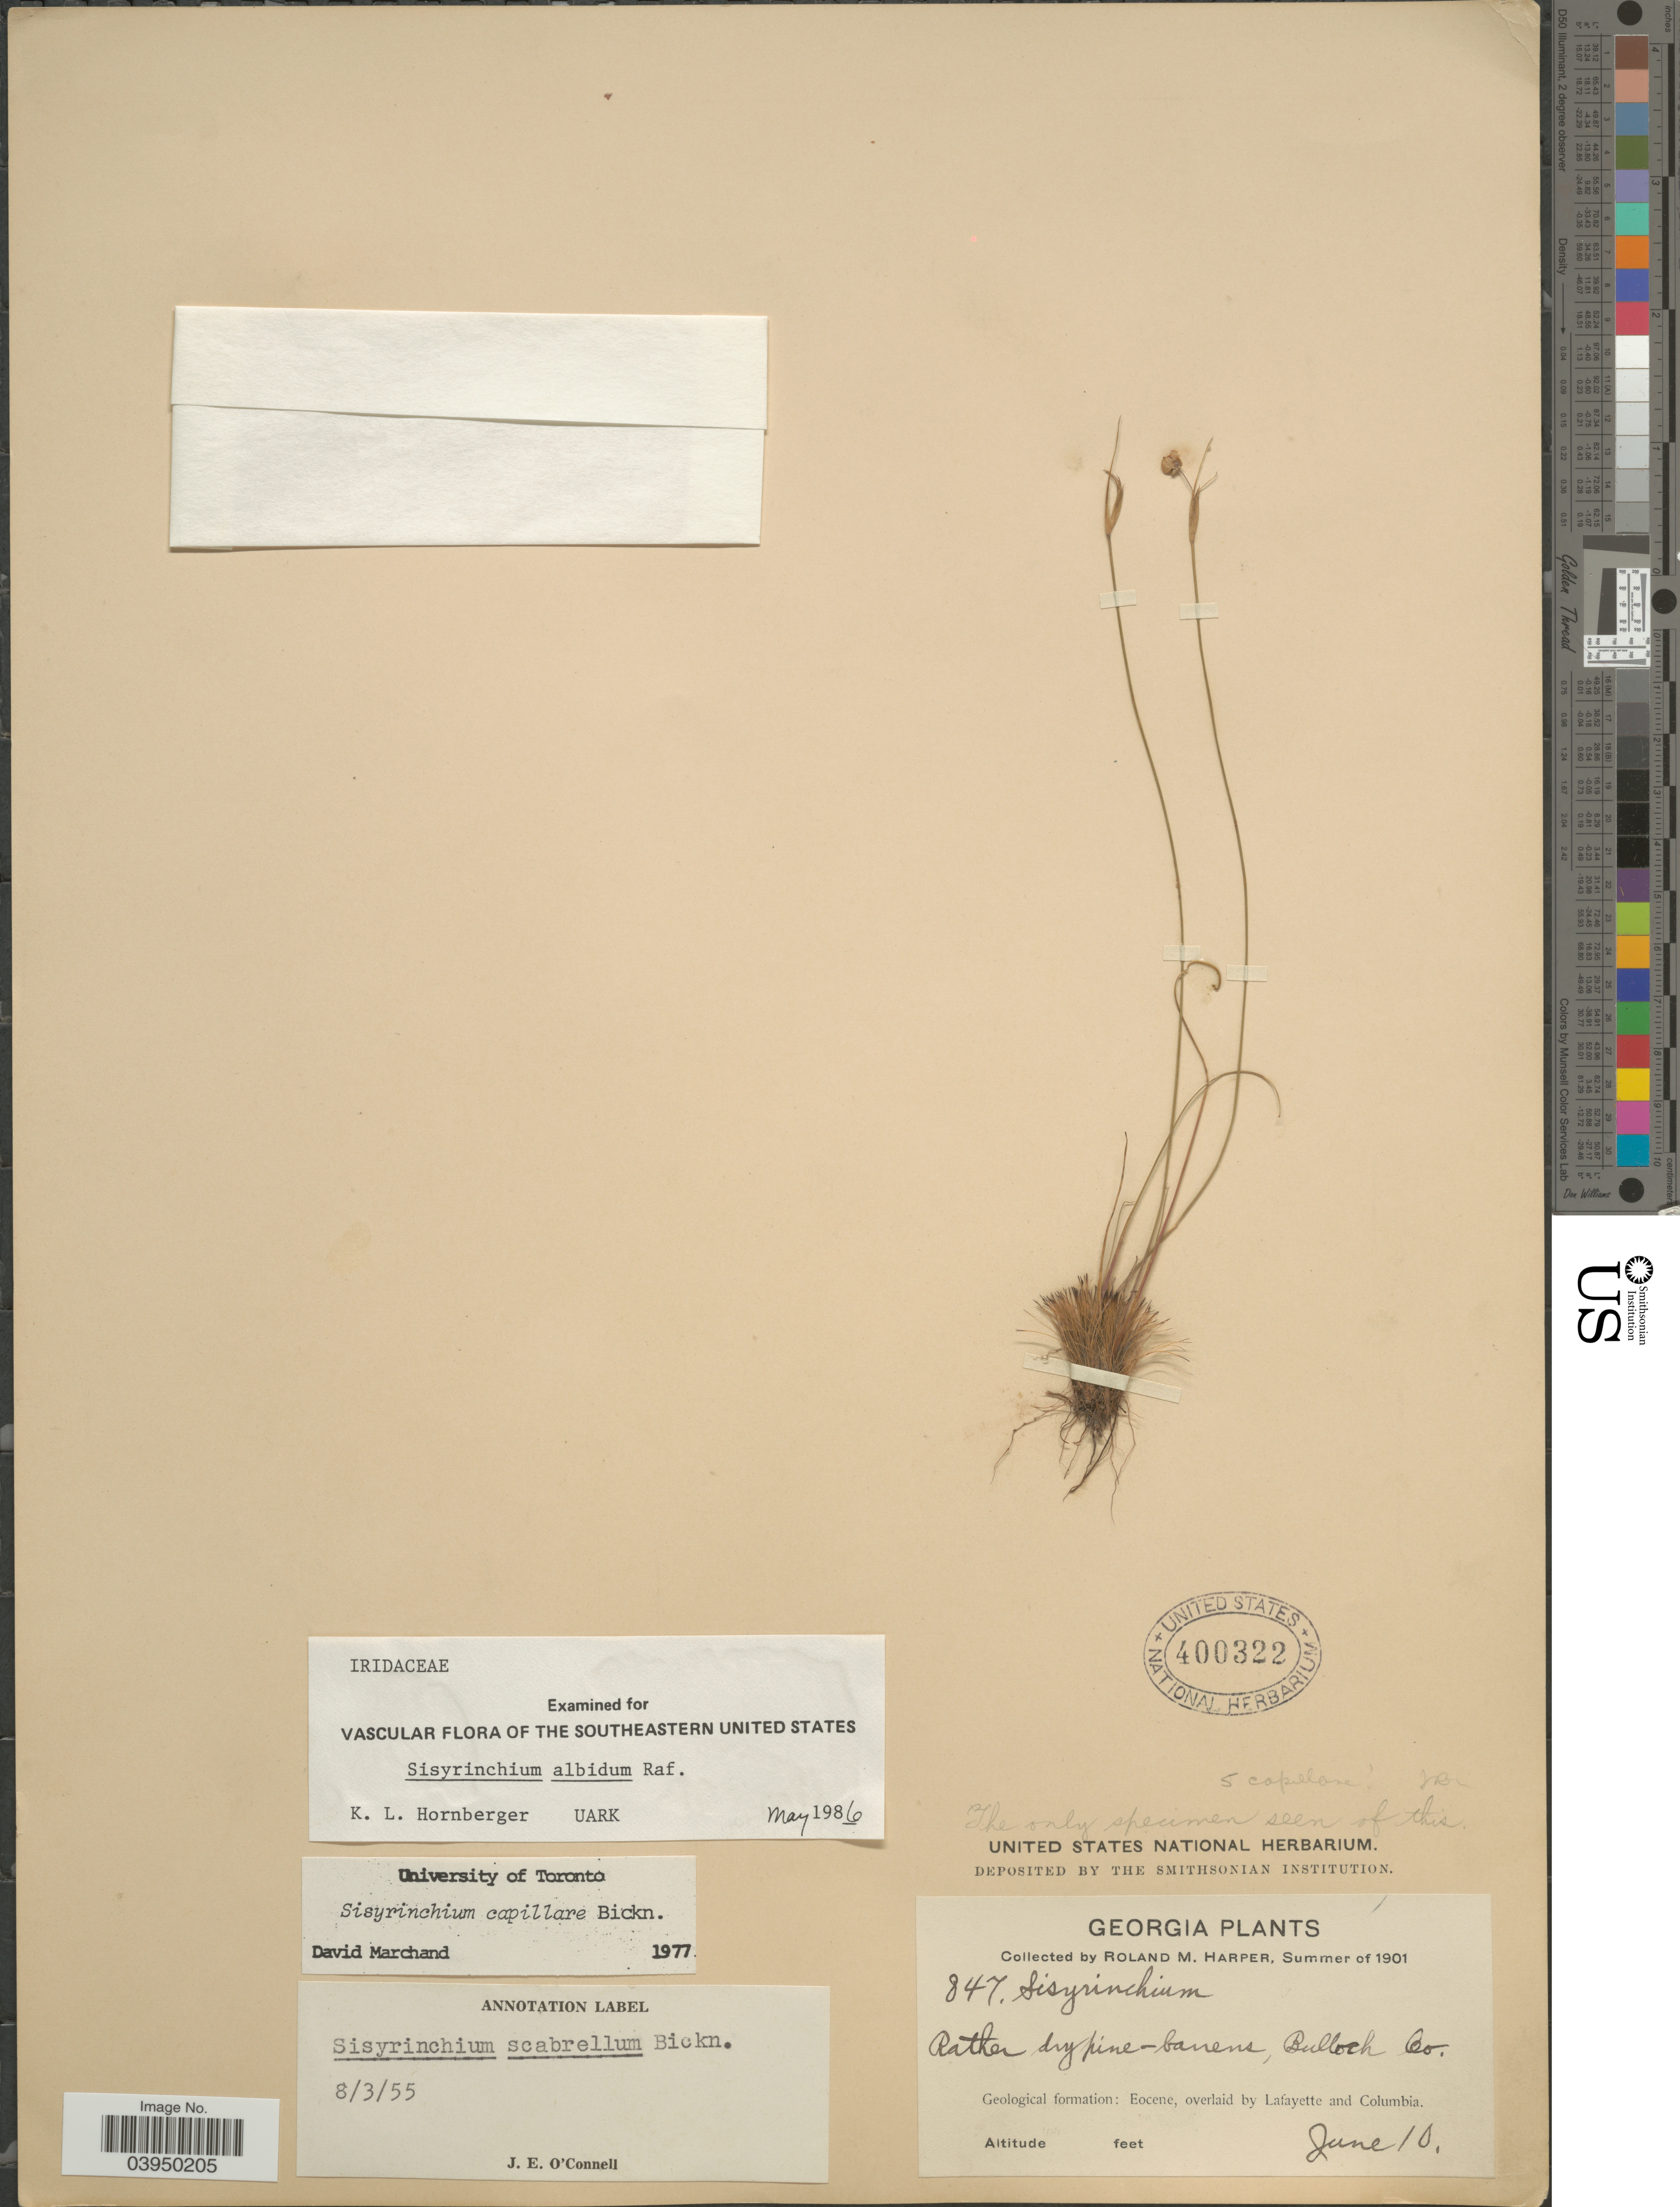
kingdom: Plantae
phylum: Tracheophyta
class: Liliopsida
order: Asparagales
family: Iridaceae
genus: Sisyrinchium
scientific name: Sisyrinchium albidum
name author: Raf.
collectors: R. M. Harper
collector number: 847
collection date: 1901-06-10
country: United States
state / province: Georgia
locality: Rather dry pine-barrens, Bullock Co. Geological formation: Eocene, overlaid by Lafayette and Columbia.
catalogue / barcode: US 400322